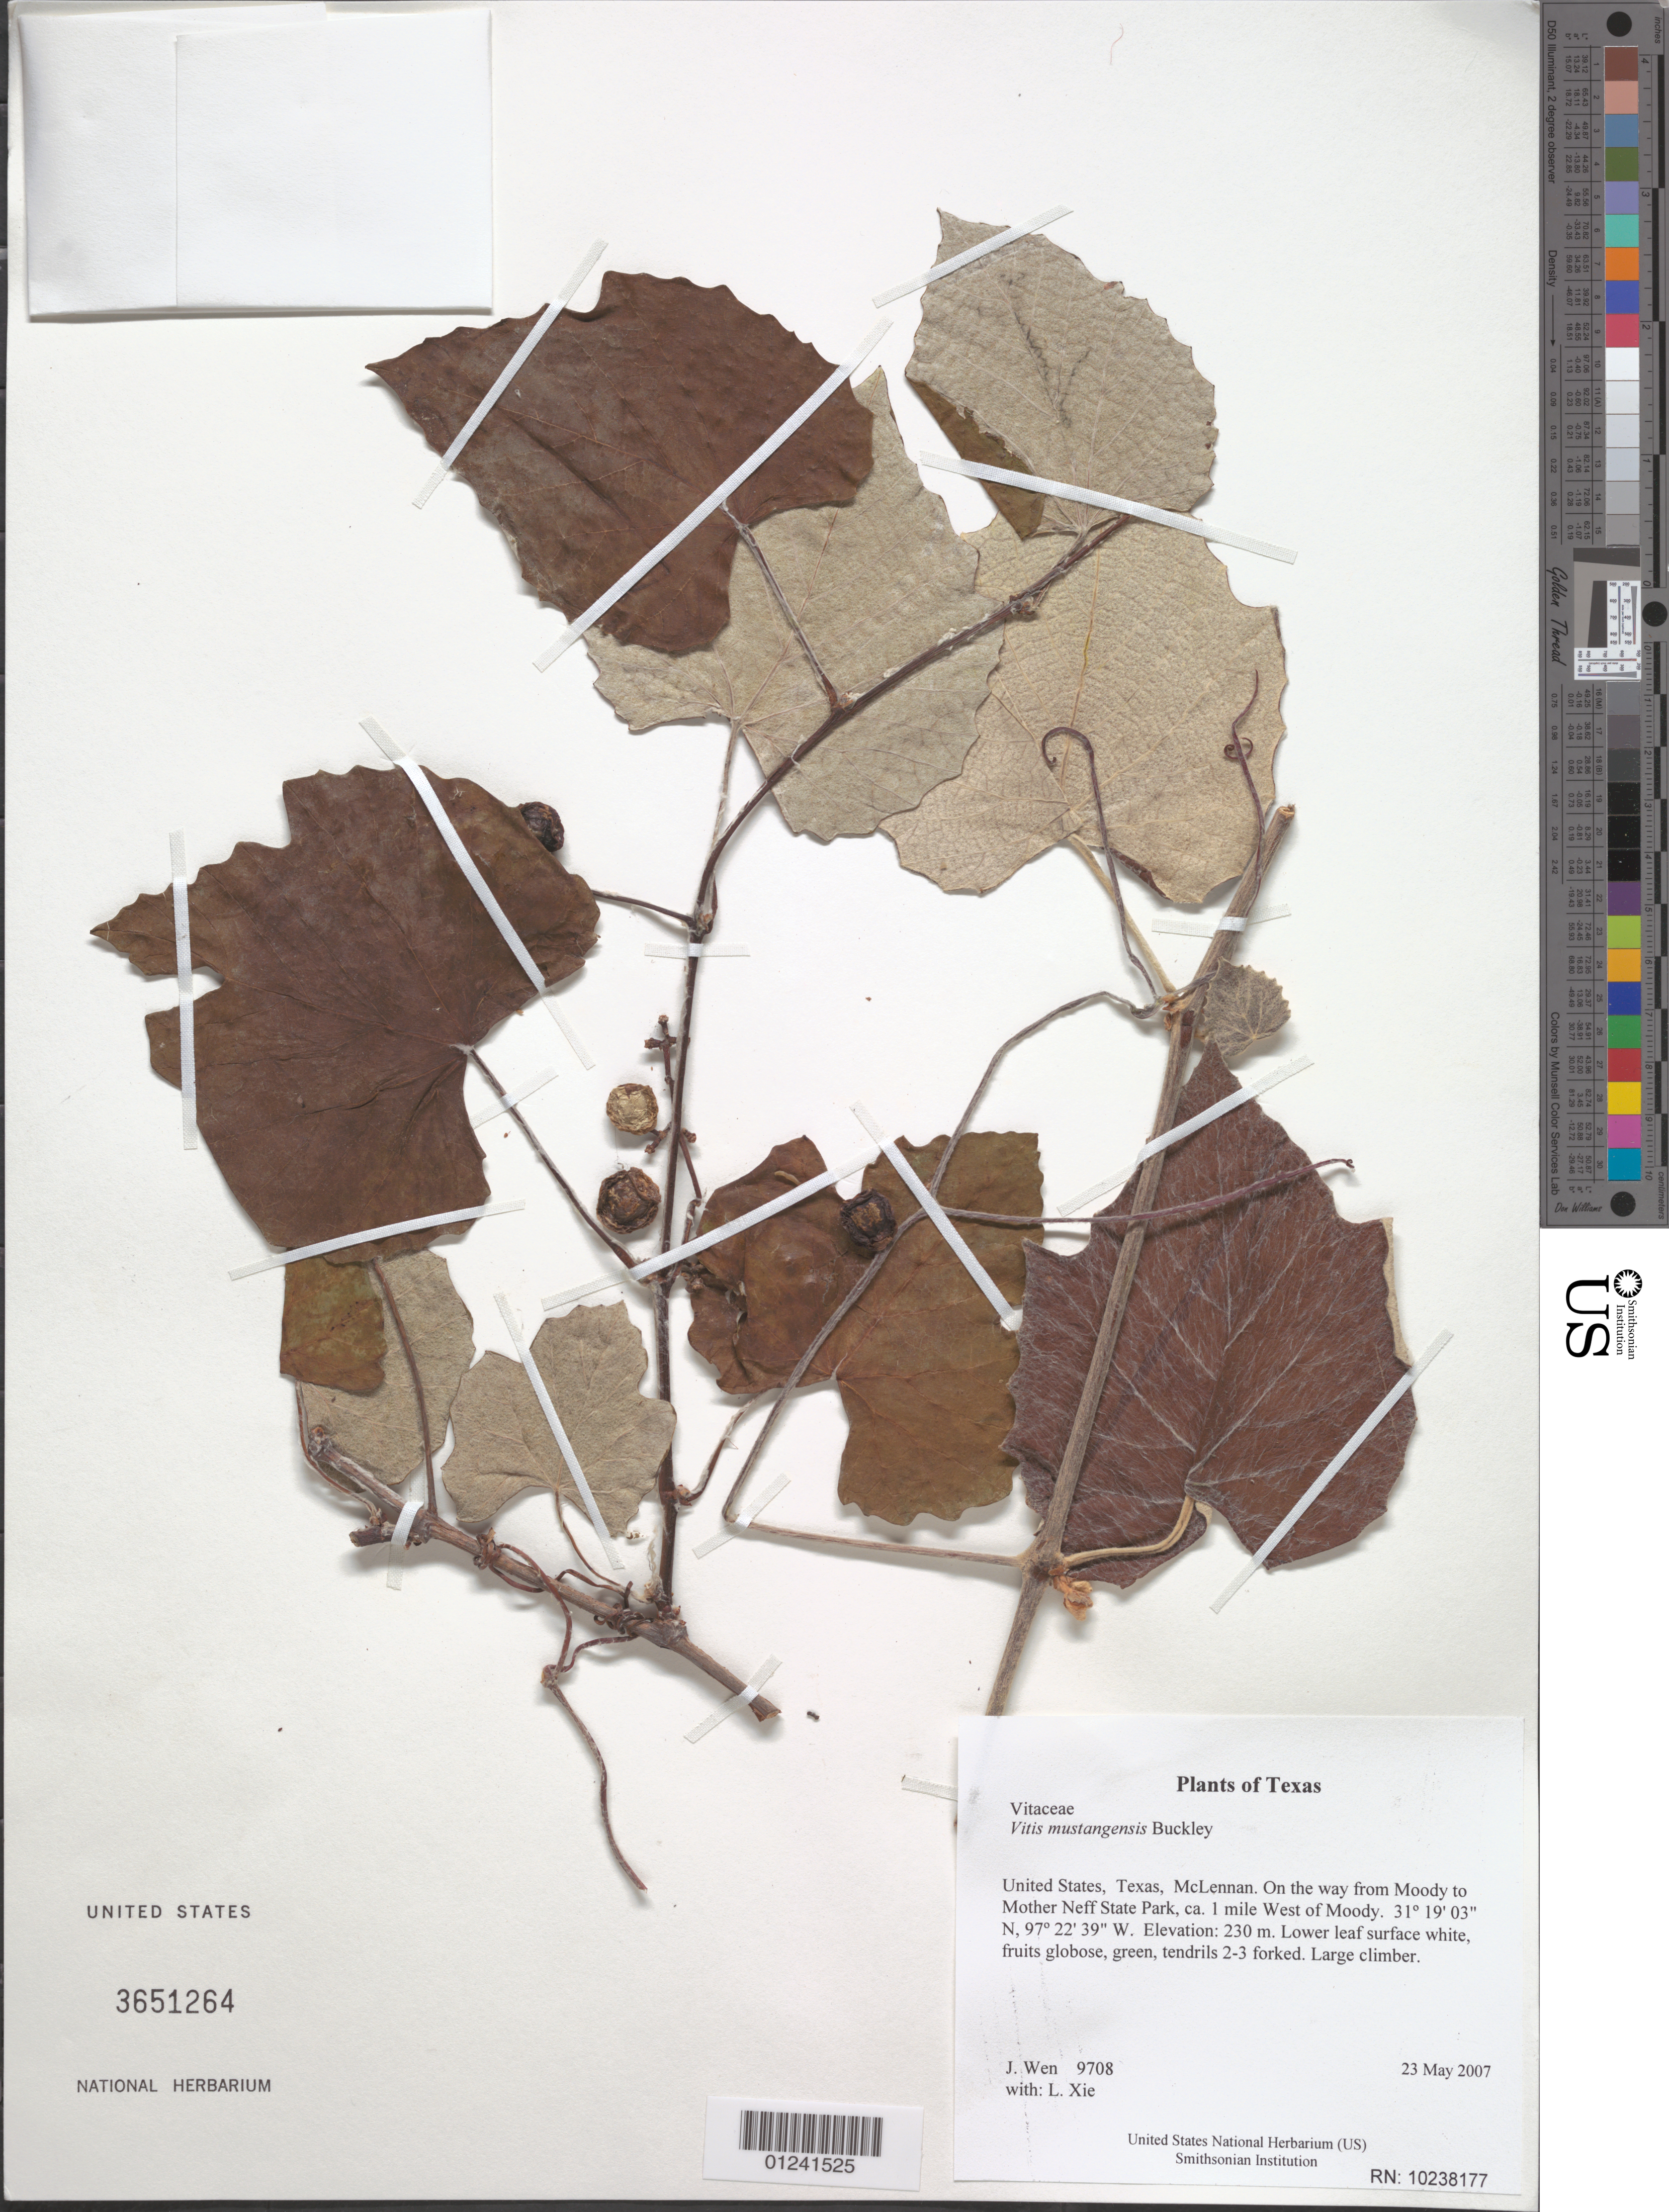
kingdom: Plantae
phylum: Tracheophyta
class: Magnoliopsida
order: Vitales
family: Vitaceae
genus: Vitis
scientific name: Vitis mustangensis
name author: Buckley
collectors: J. Wen & L. Xie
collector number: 9708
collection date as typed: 23 May 2007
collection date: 2007-05-23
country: United States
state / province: Texas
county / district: McLennan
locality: On the way from Moody to Mother Neff State Park, ca. 1 mile West of Moody.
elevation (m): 230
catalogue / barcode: US 3651264